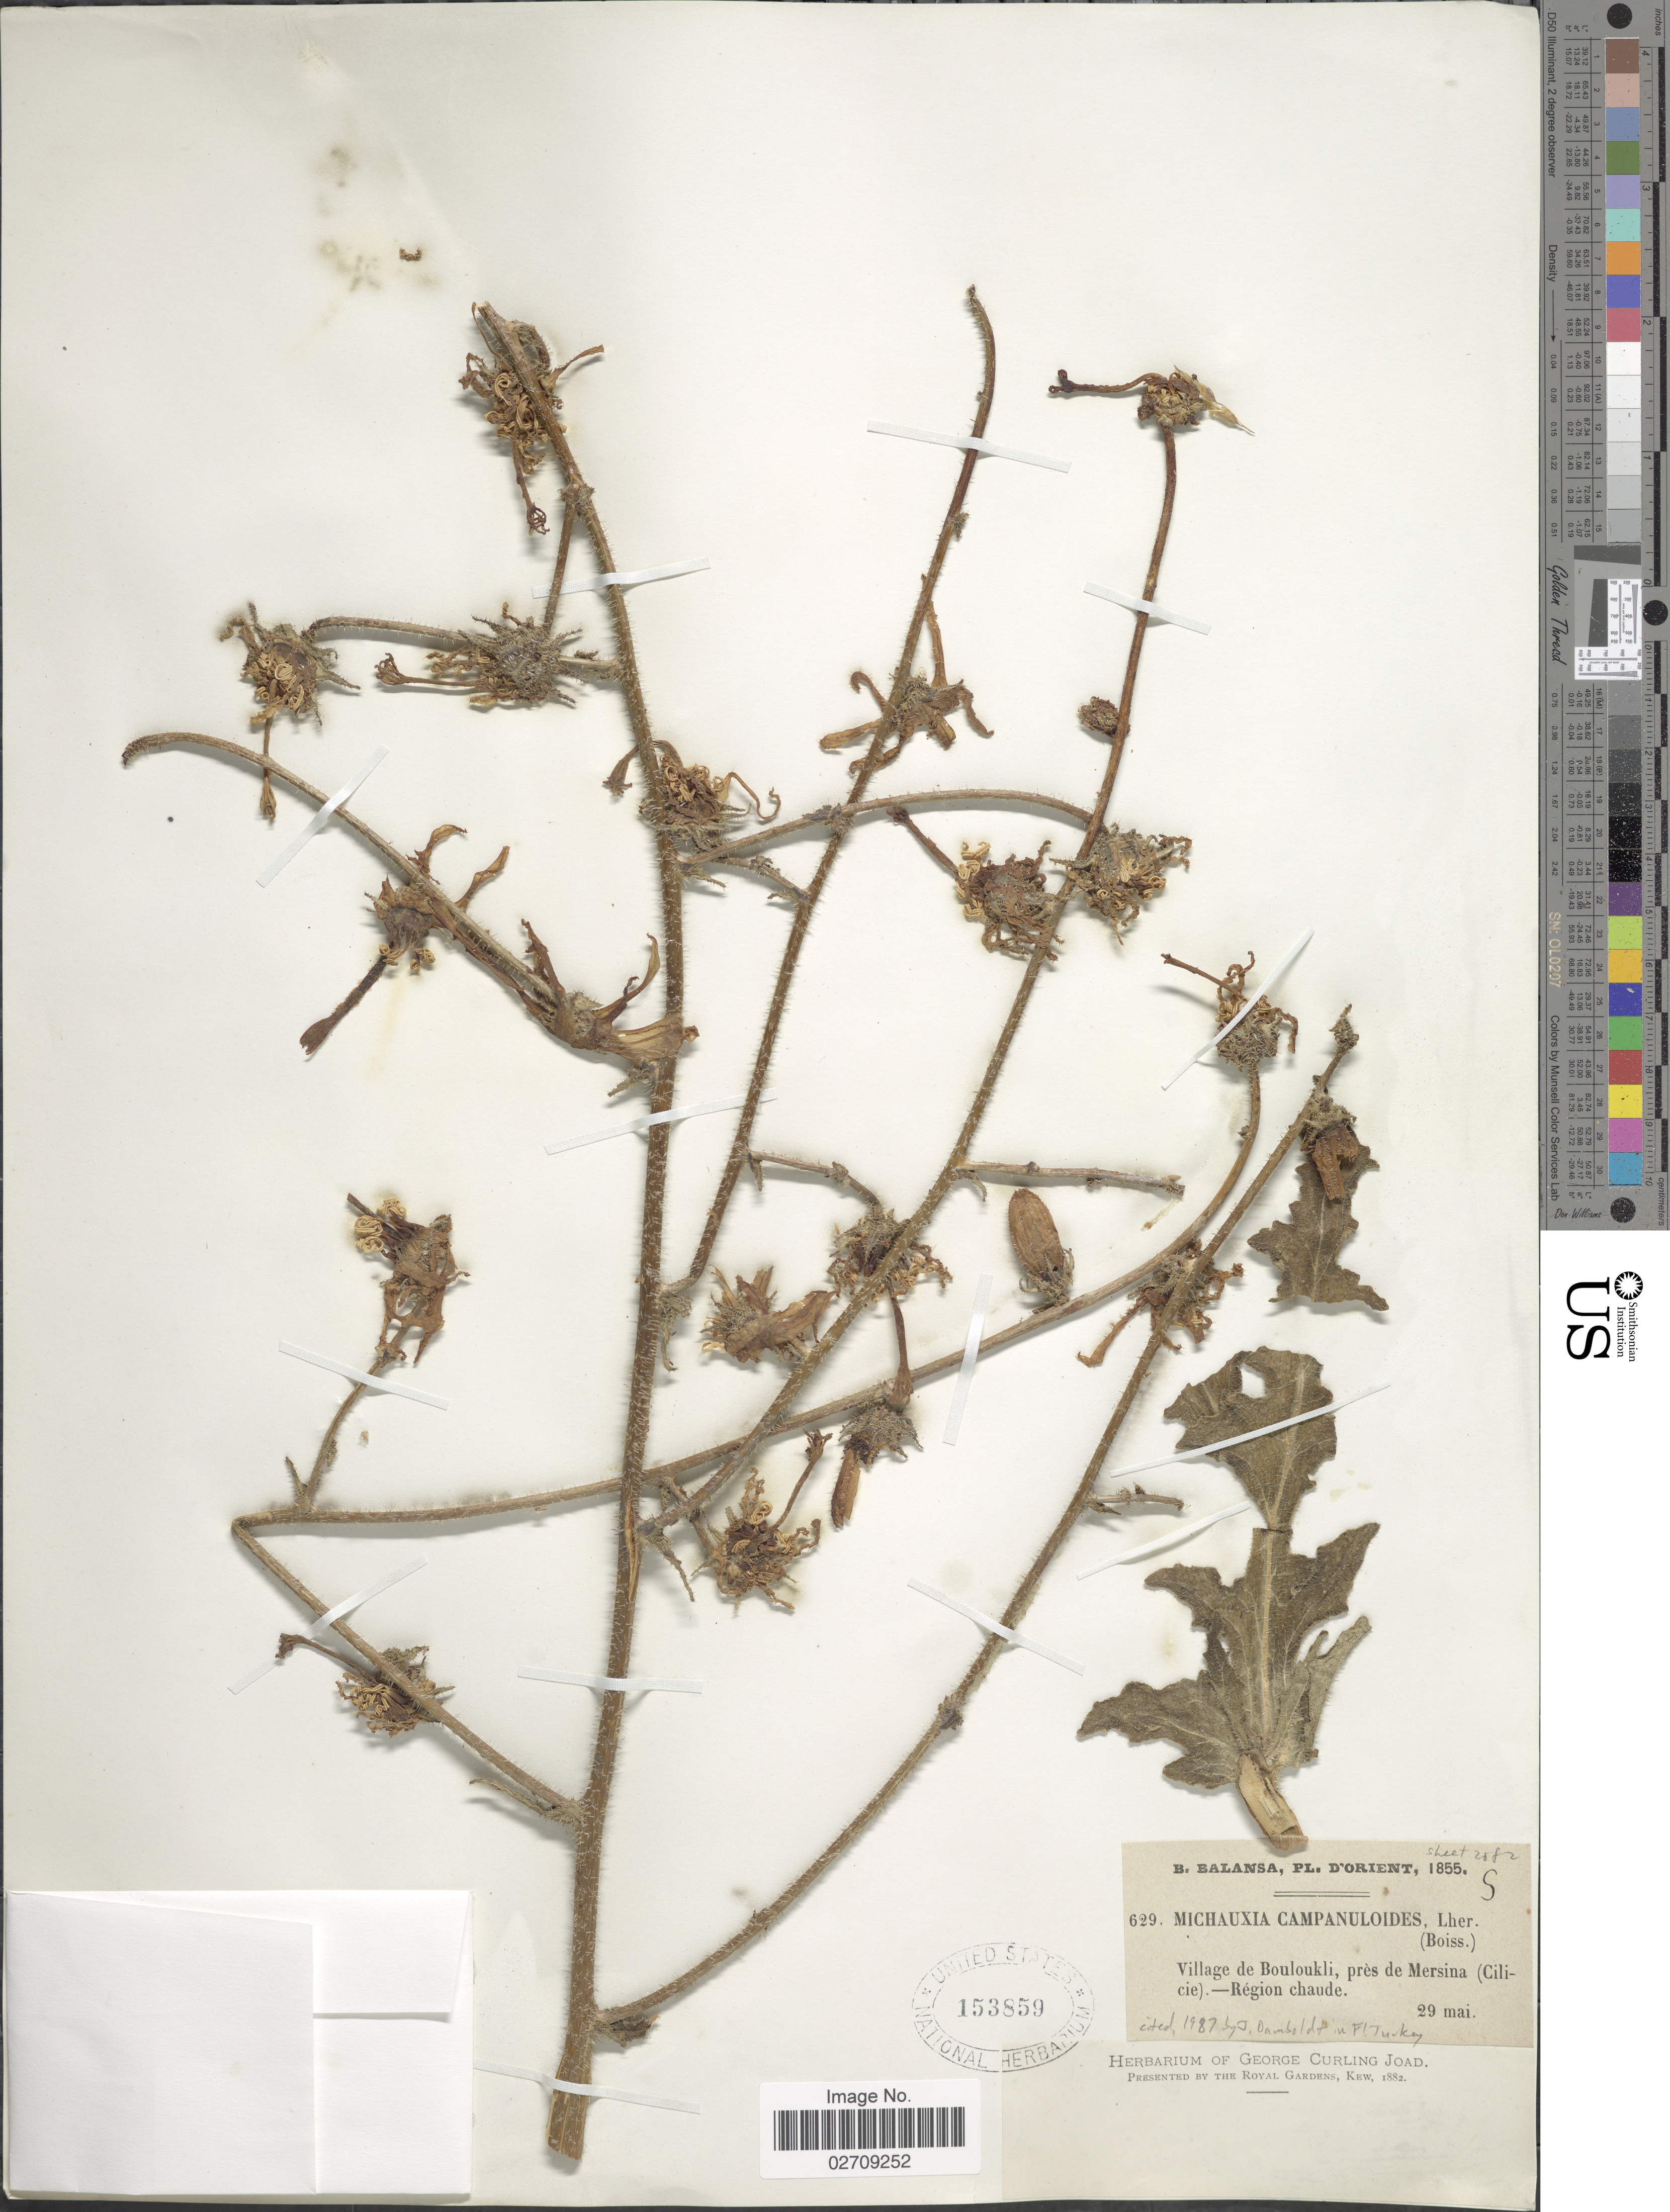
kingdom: Plantae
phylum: Tracheophyta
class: Magnoliopsida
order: Asterales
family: Campanulaceae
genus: Michauxia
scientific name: Michauxia campanuloides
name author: L'Hér.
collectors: B. Balansa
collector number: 629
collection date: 1855-05-29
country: Turkey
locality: D'Orient. Village de Bouloukli, pres de Mersina (Cilicie) - Region chaude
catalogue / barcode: US 153859